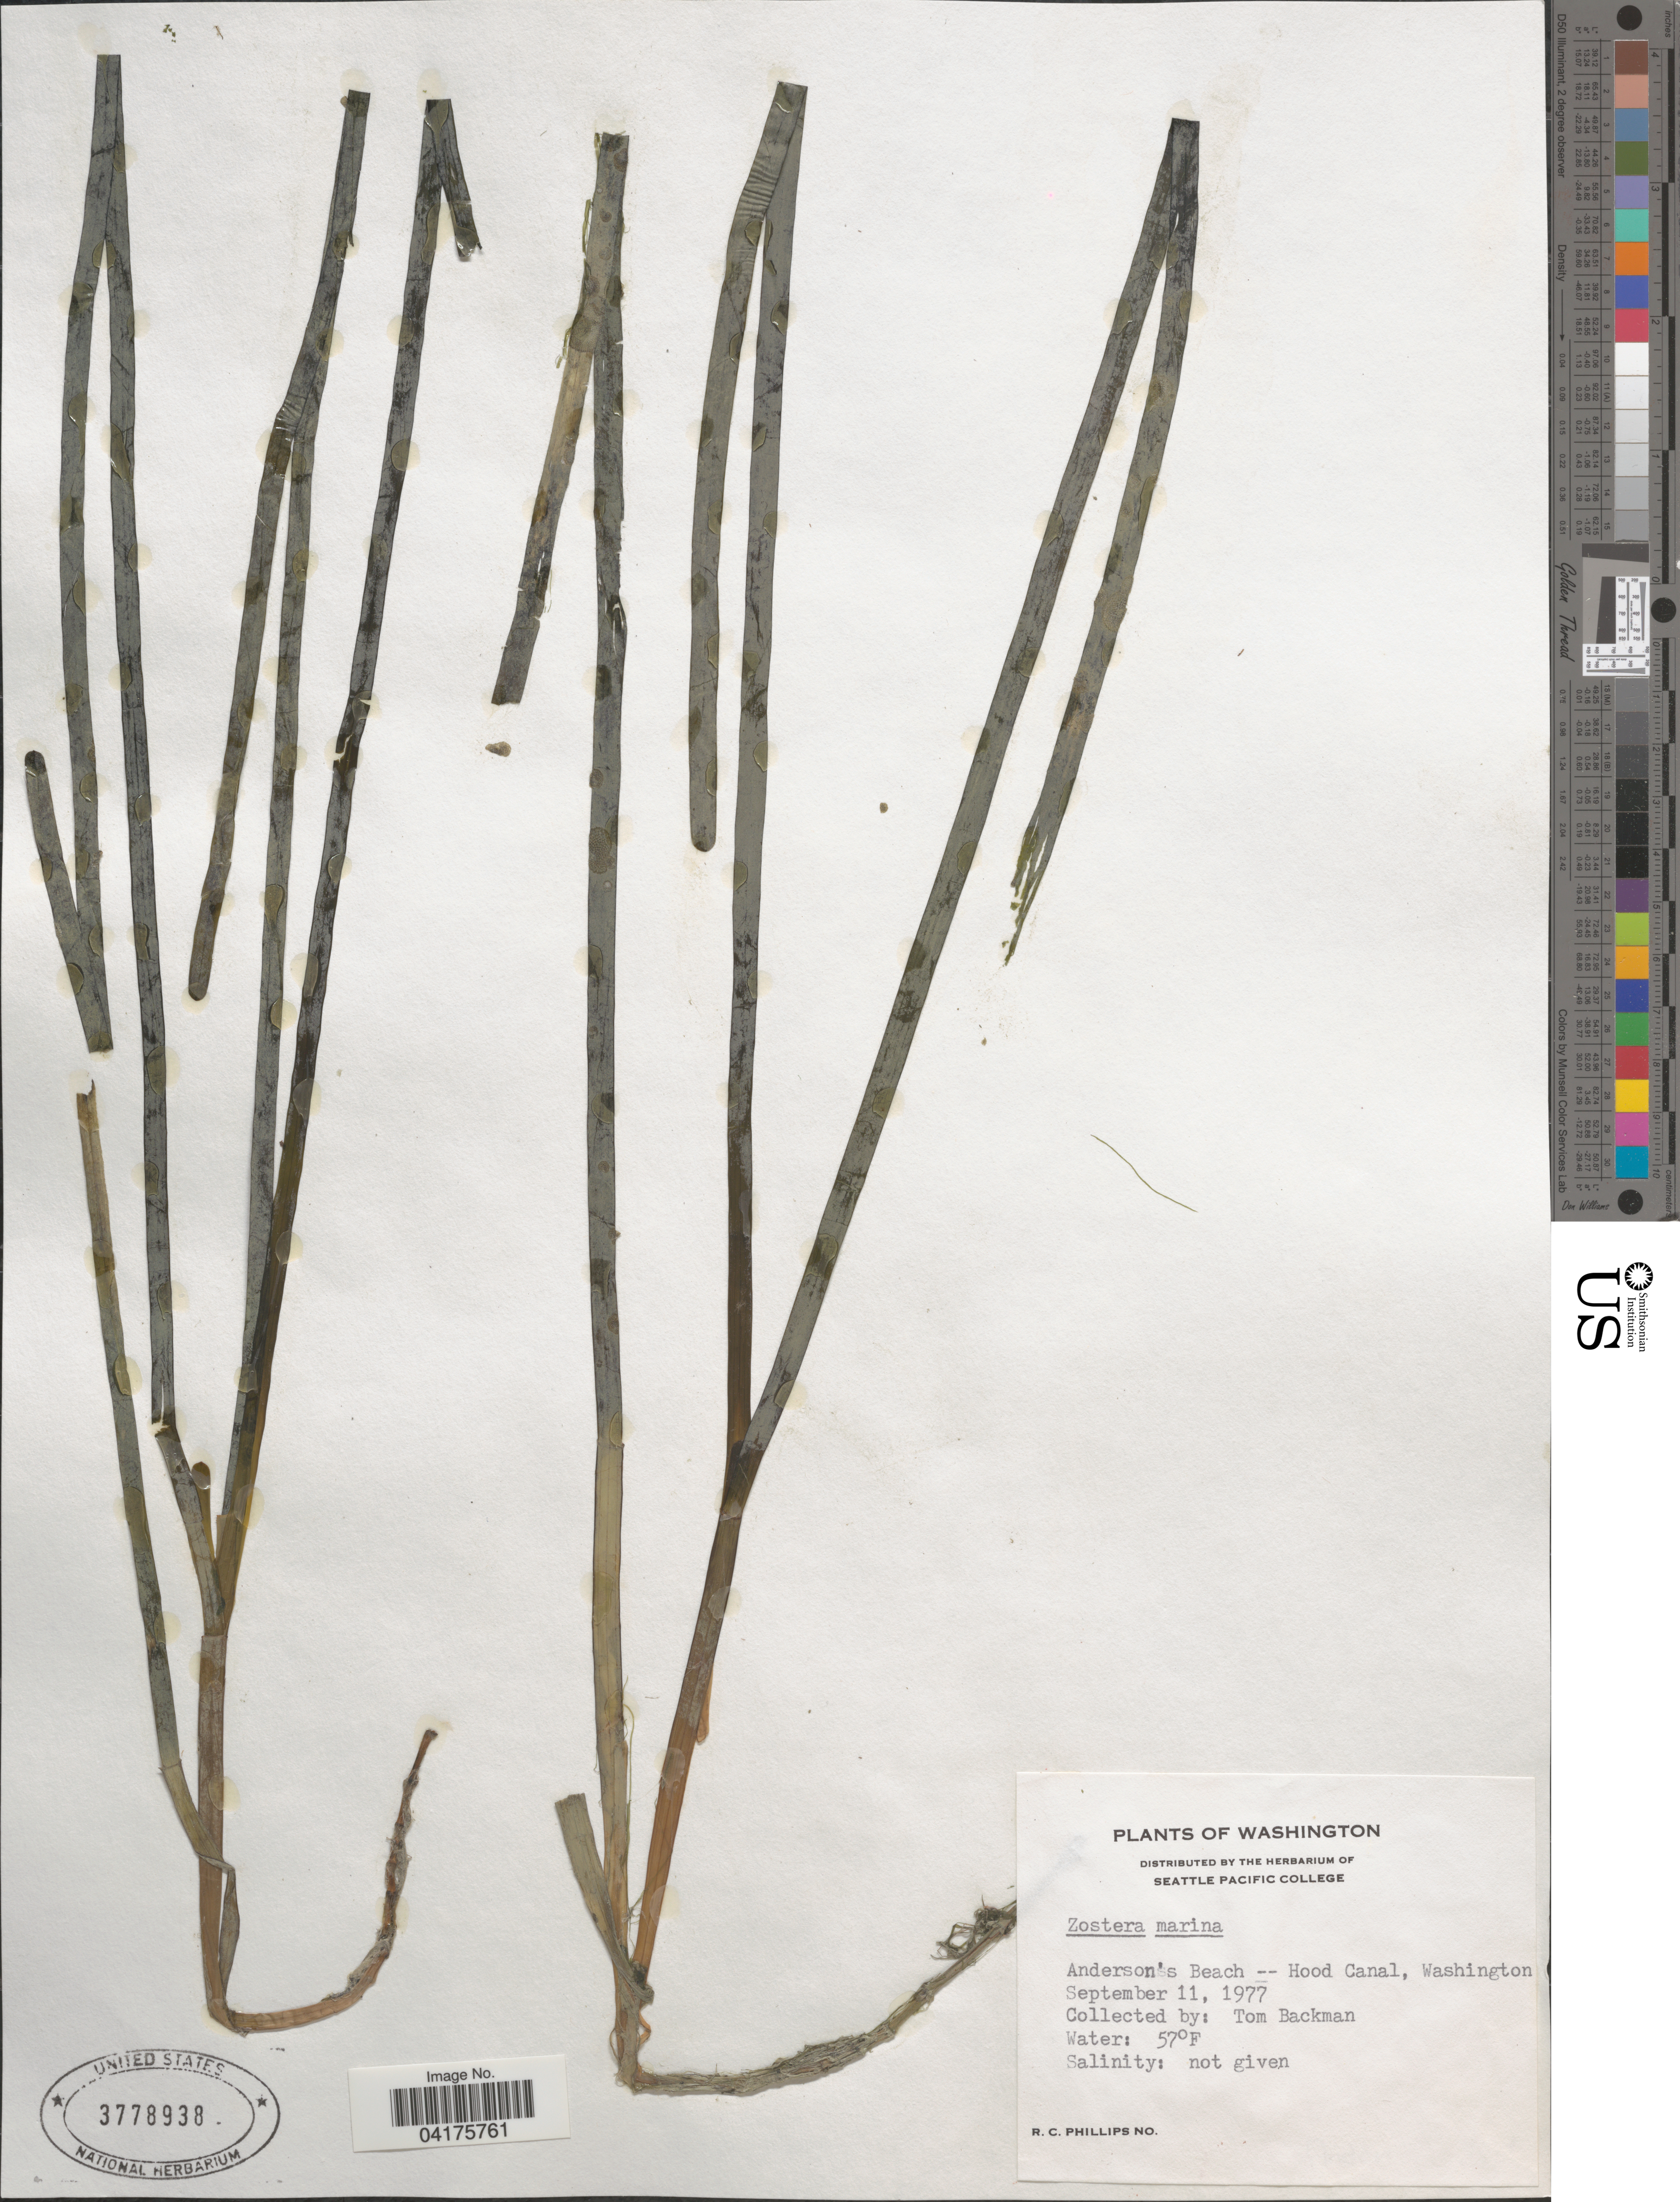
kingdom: Plantae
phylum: Tracheophyta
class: Liliopsida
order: Alismatales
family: Zosteraceae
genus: Zostera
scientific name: Zostera marina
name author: L.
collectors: T. Backman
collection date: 1977-09-11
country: United States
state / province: Washington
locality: Anderson's Beach -- Hood Canal.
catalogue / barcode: US 3778938